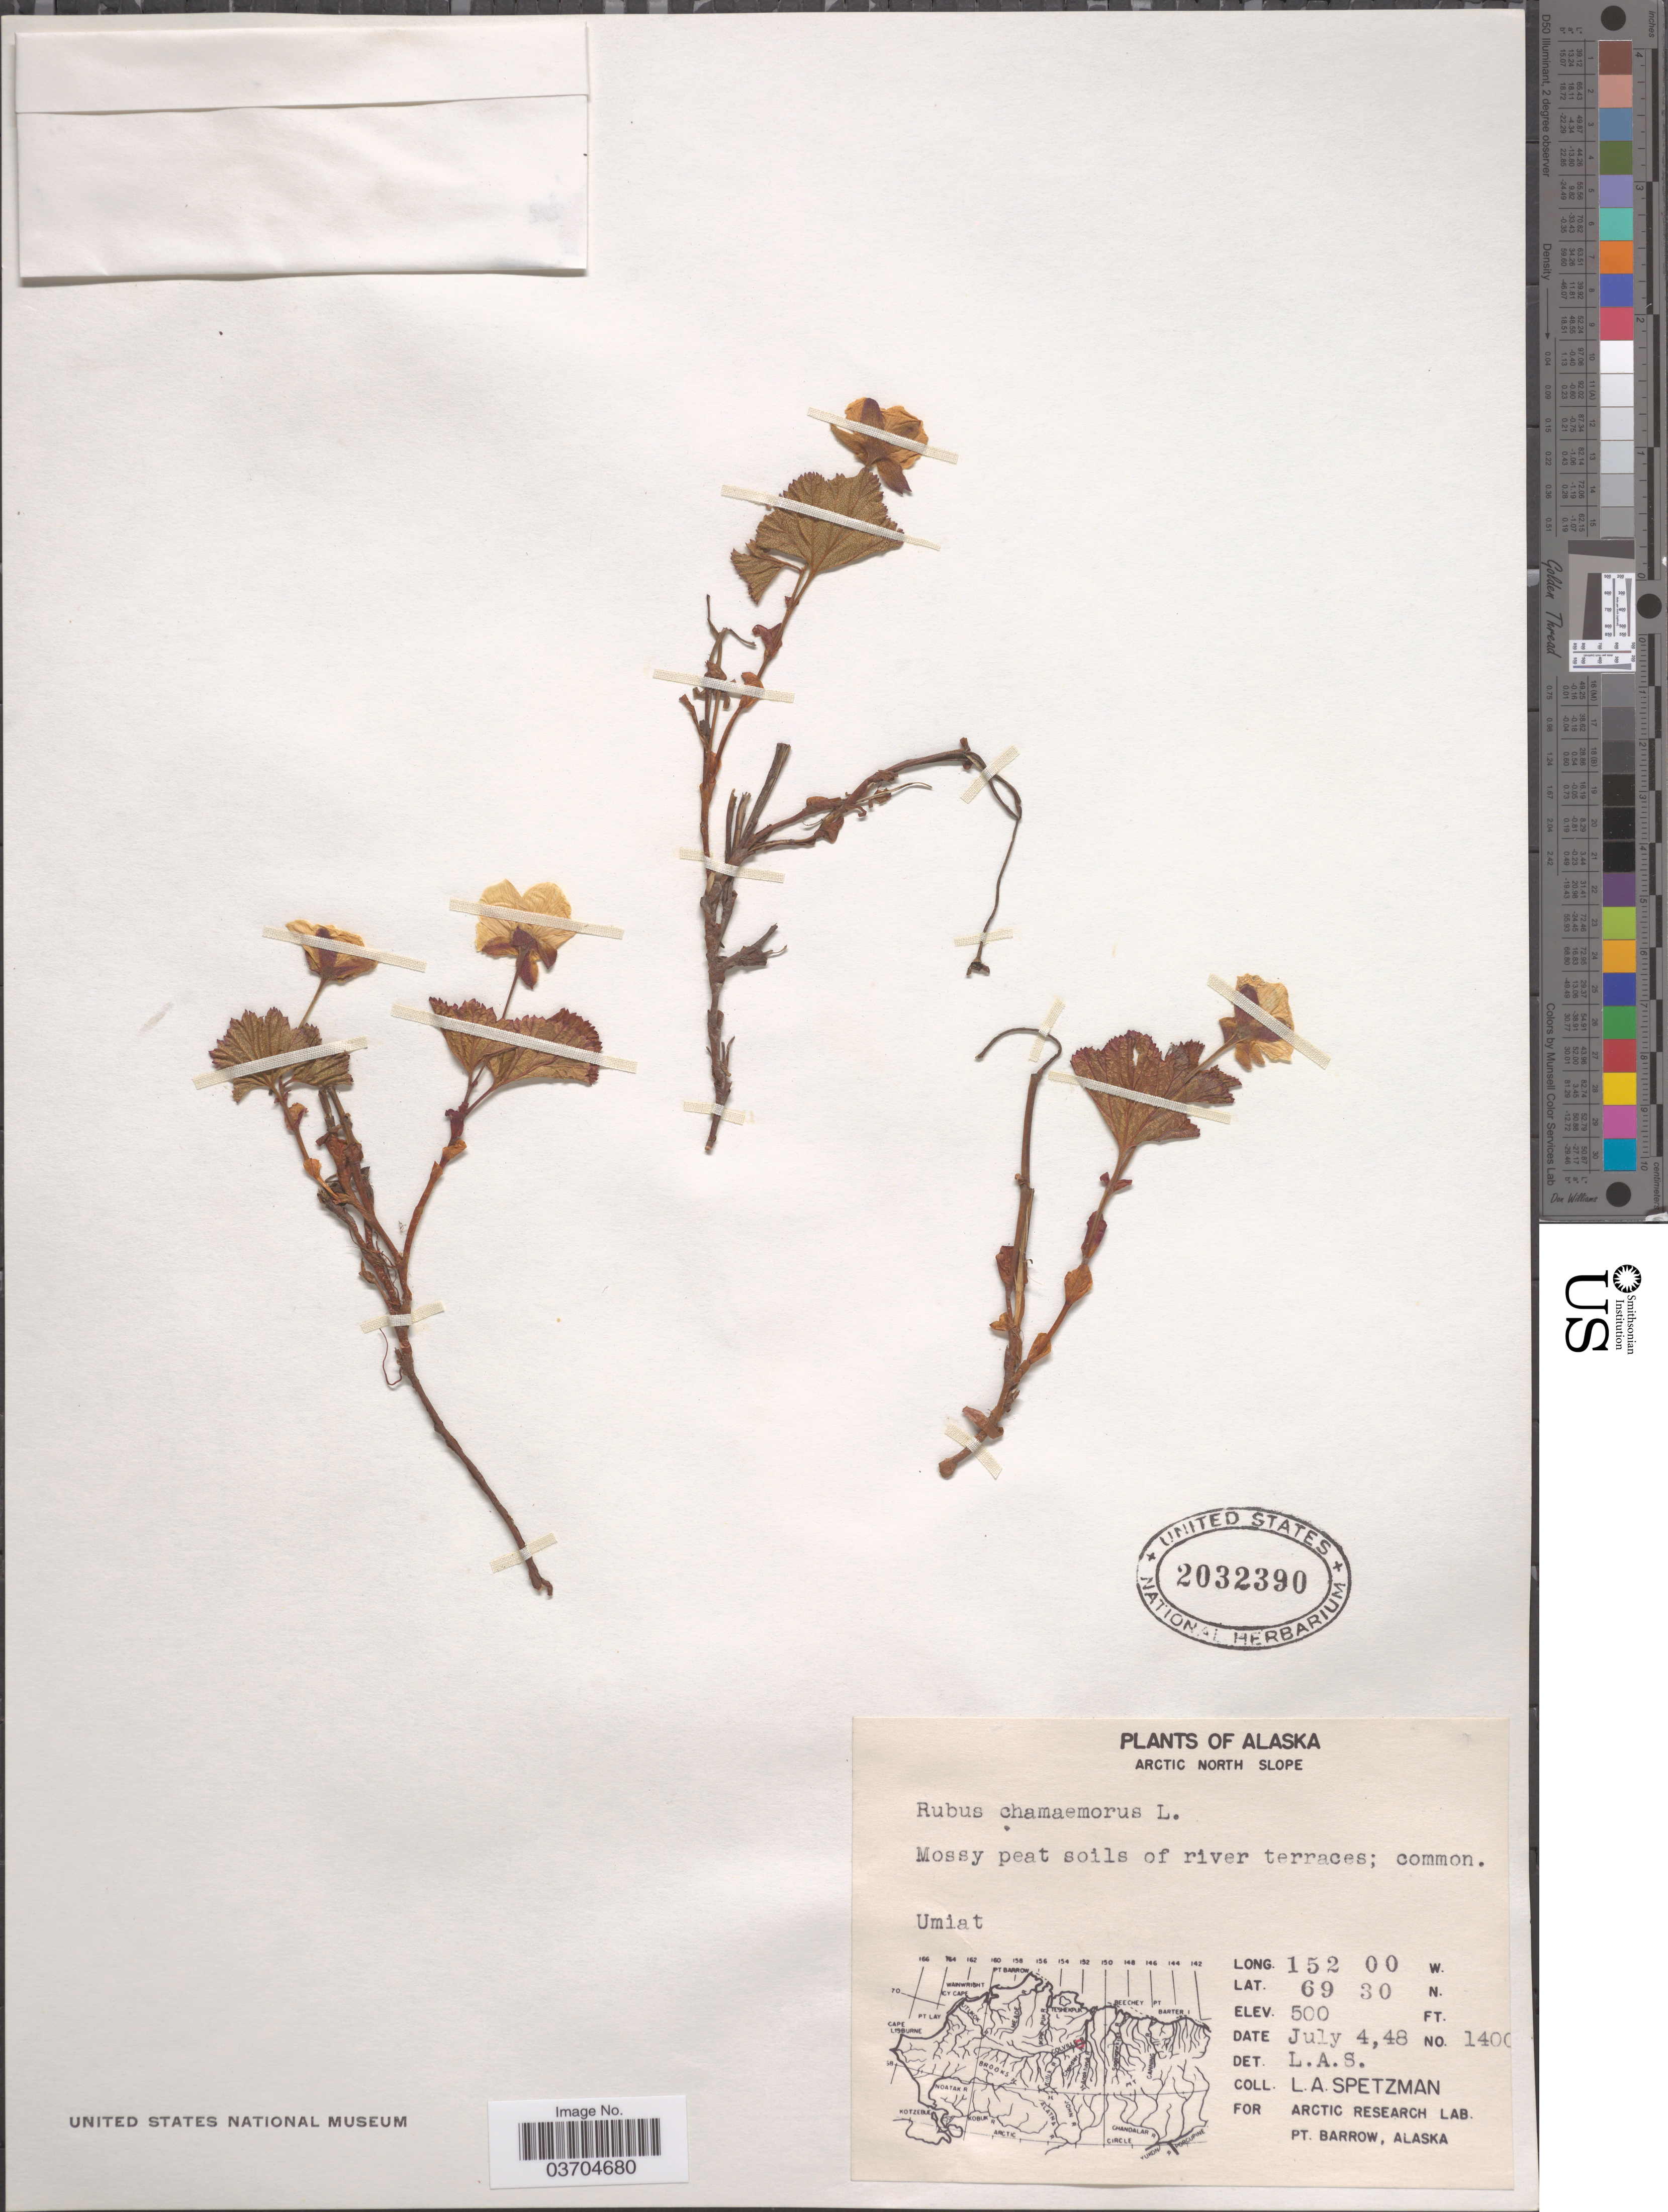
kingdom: Plantae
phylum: Tracheophyta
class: Magnoliopsida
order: Rosales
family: Rosaceae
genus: Rubus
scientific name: Rubus chamaemorus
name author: L.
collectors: L. Spetzman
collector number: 1400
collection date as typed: Transcribed d/m/y: 4/7/48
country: United States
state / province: Alaska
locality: Arctic North Slope. Umiat.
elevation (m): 152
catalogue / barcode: US 2032390